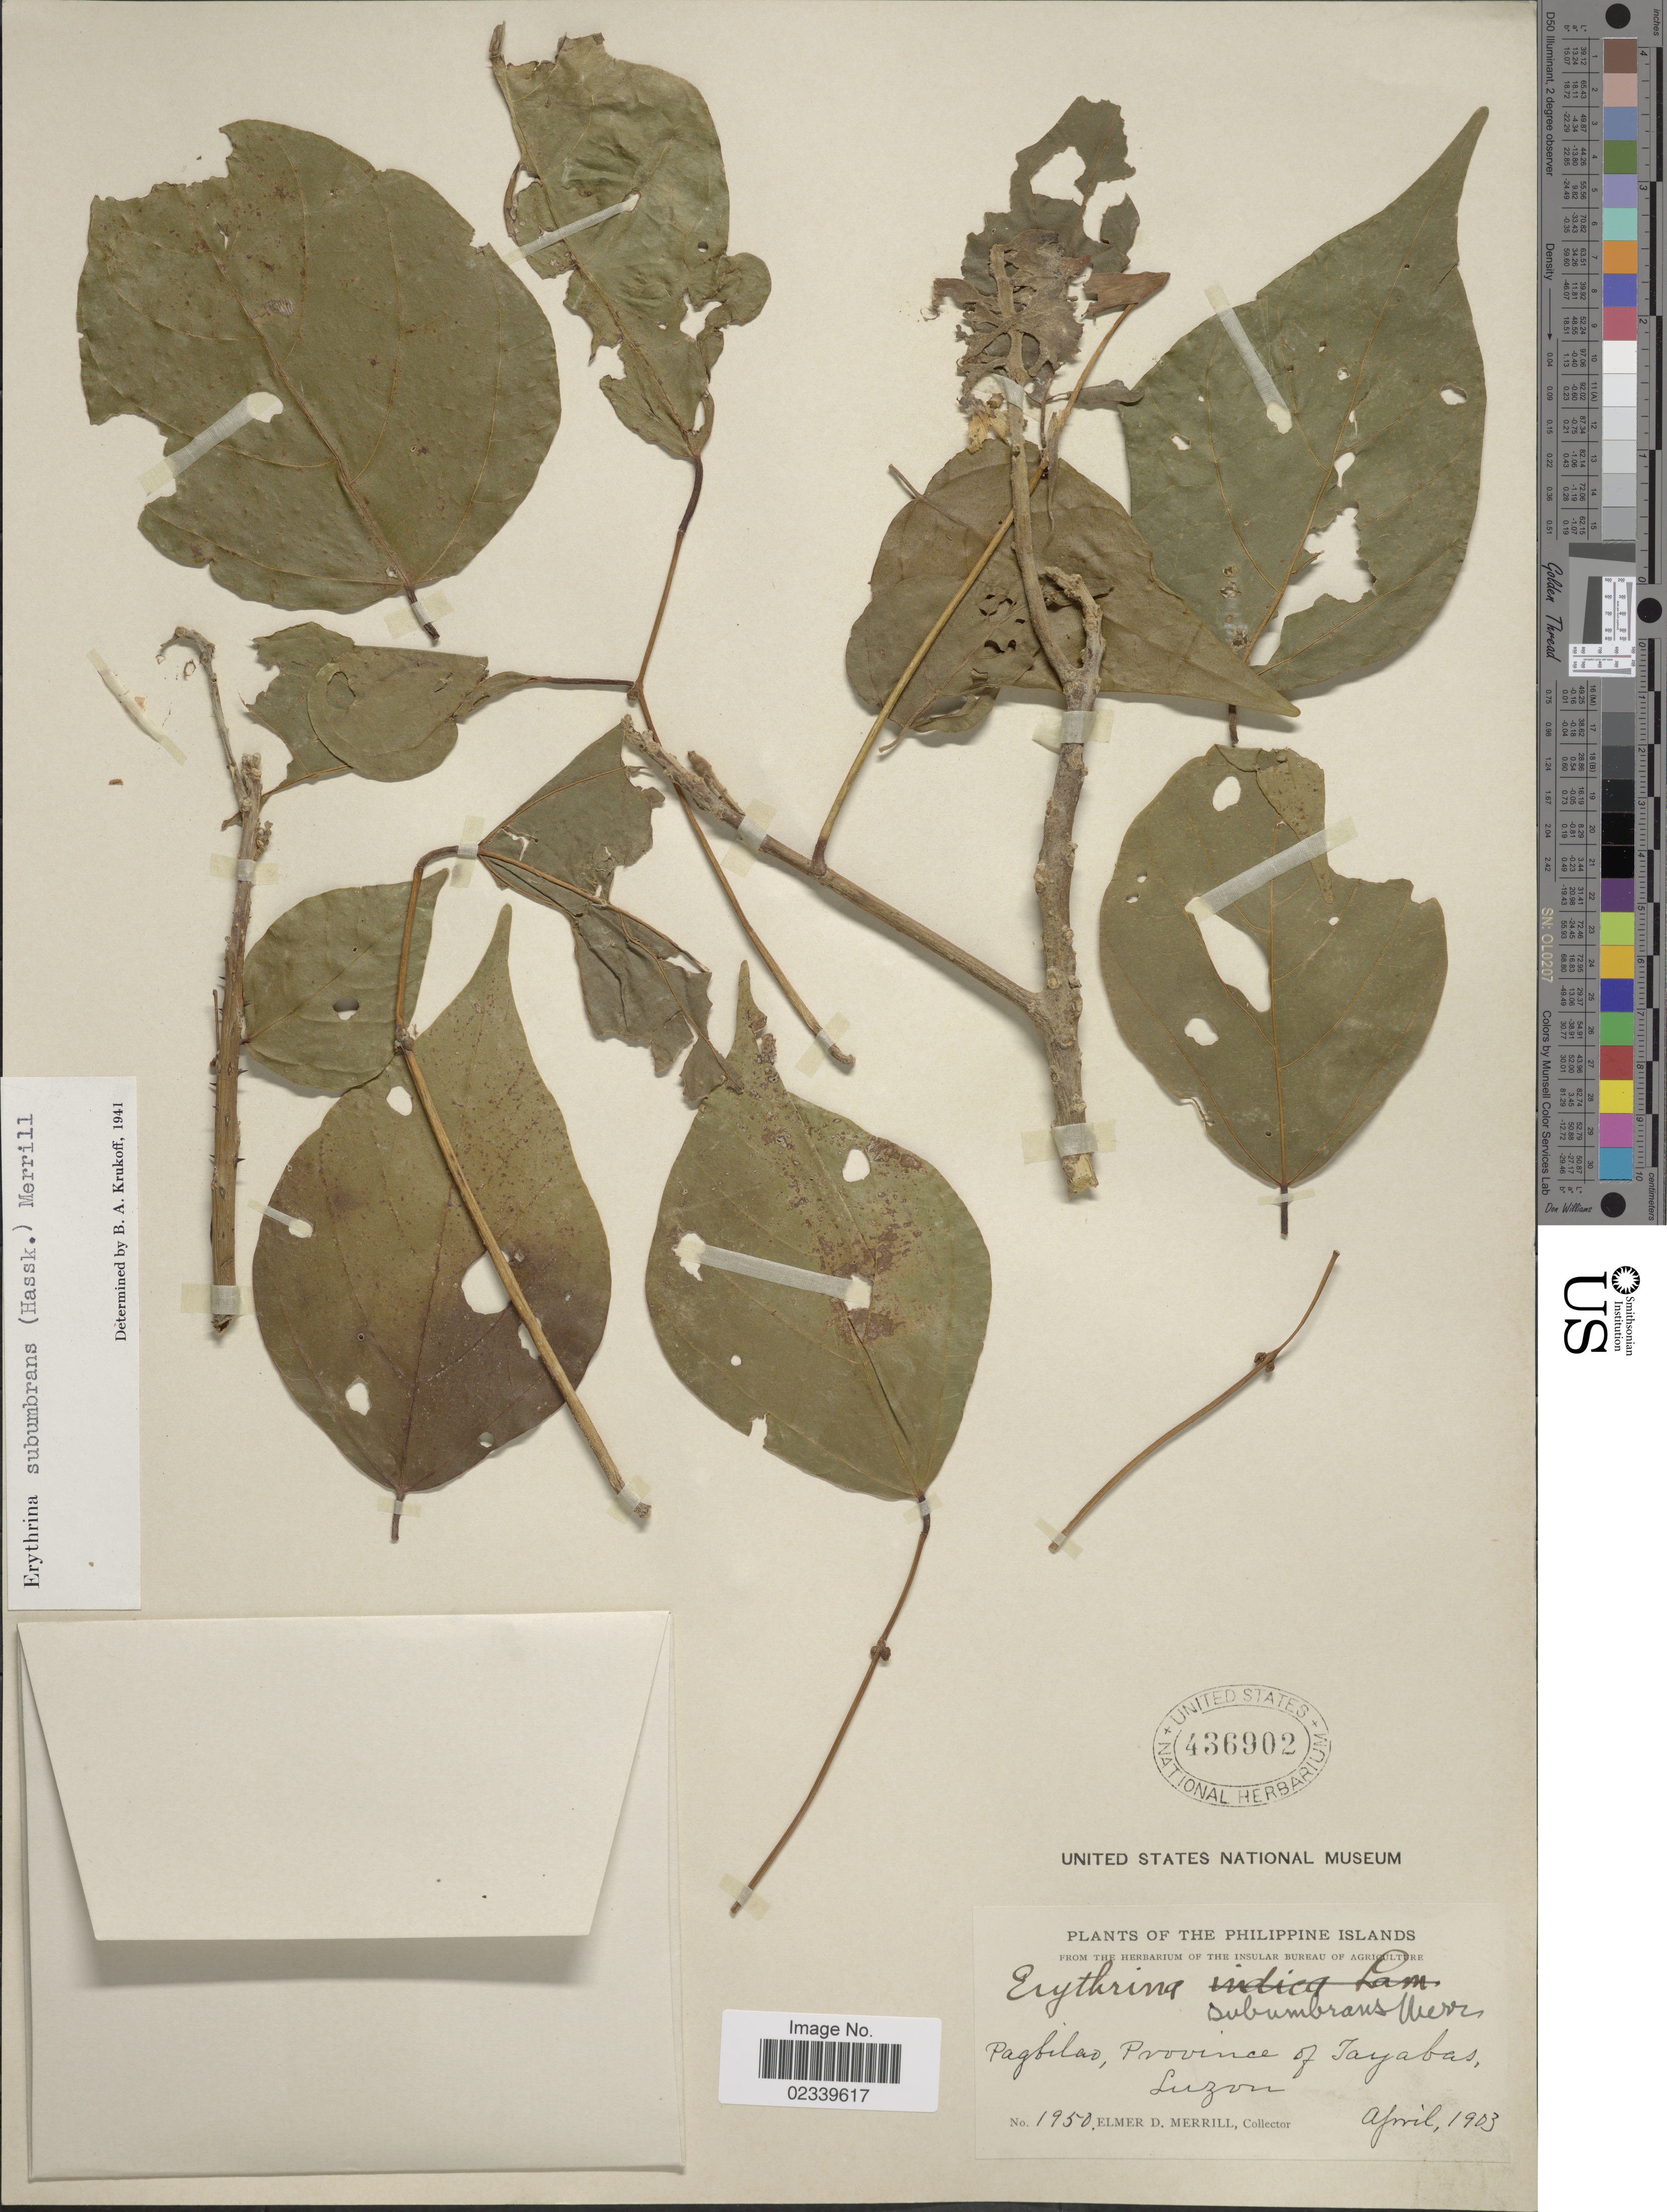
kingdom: Plantae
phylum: Tracheophyta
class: Magnoliopsida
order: Fabales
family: Fabaceae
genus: Erythrina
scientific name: Erythrina subumbrans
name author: (Hassk.) Merr.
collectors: E. D. Merrill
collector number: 1950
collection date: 1903-04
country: Philippines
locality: Pagbilao, Province of Tayabas, Luzon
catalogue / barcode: US 436902